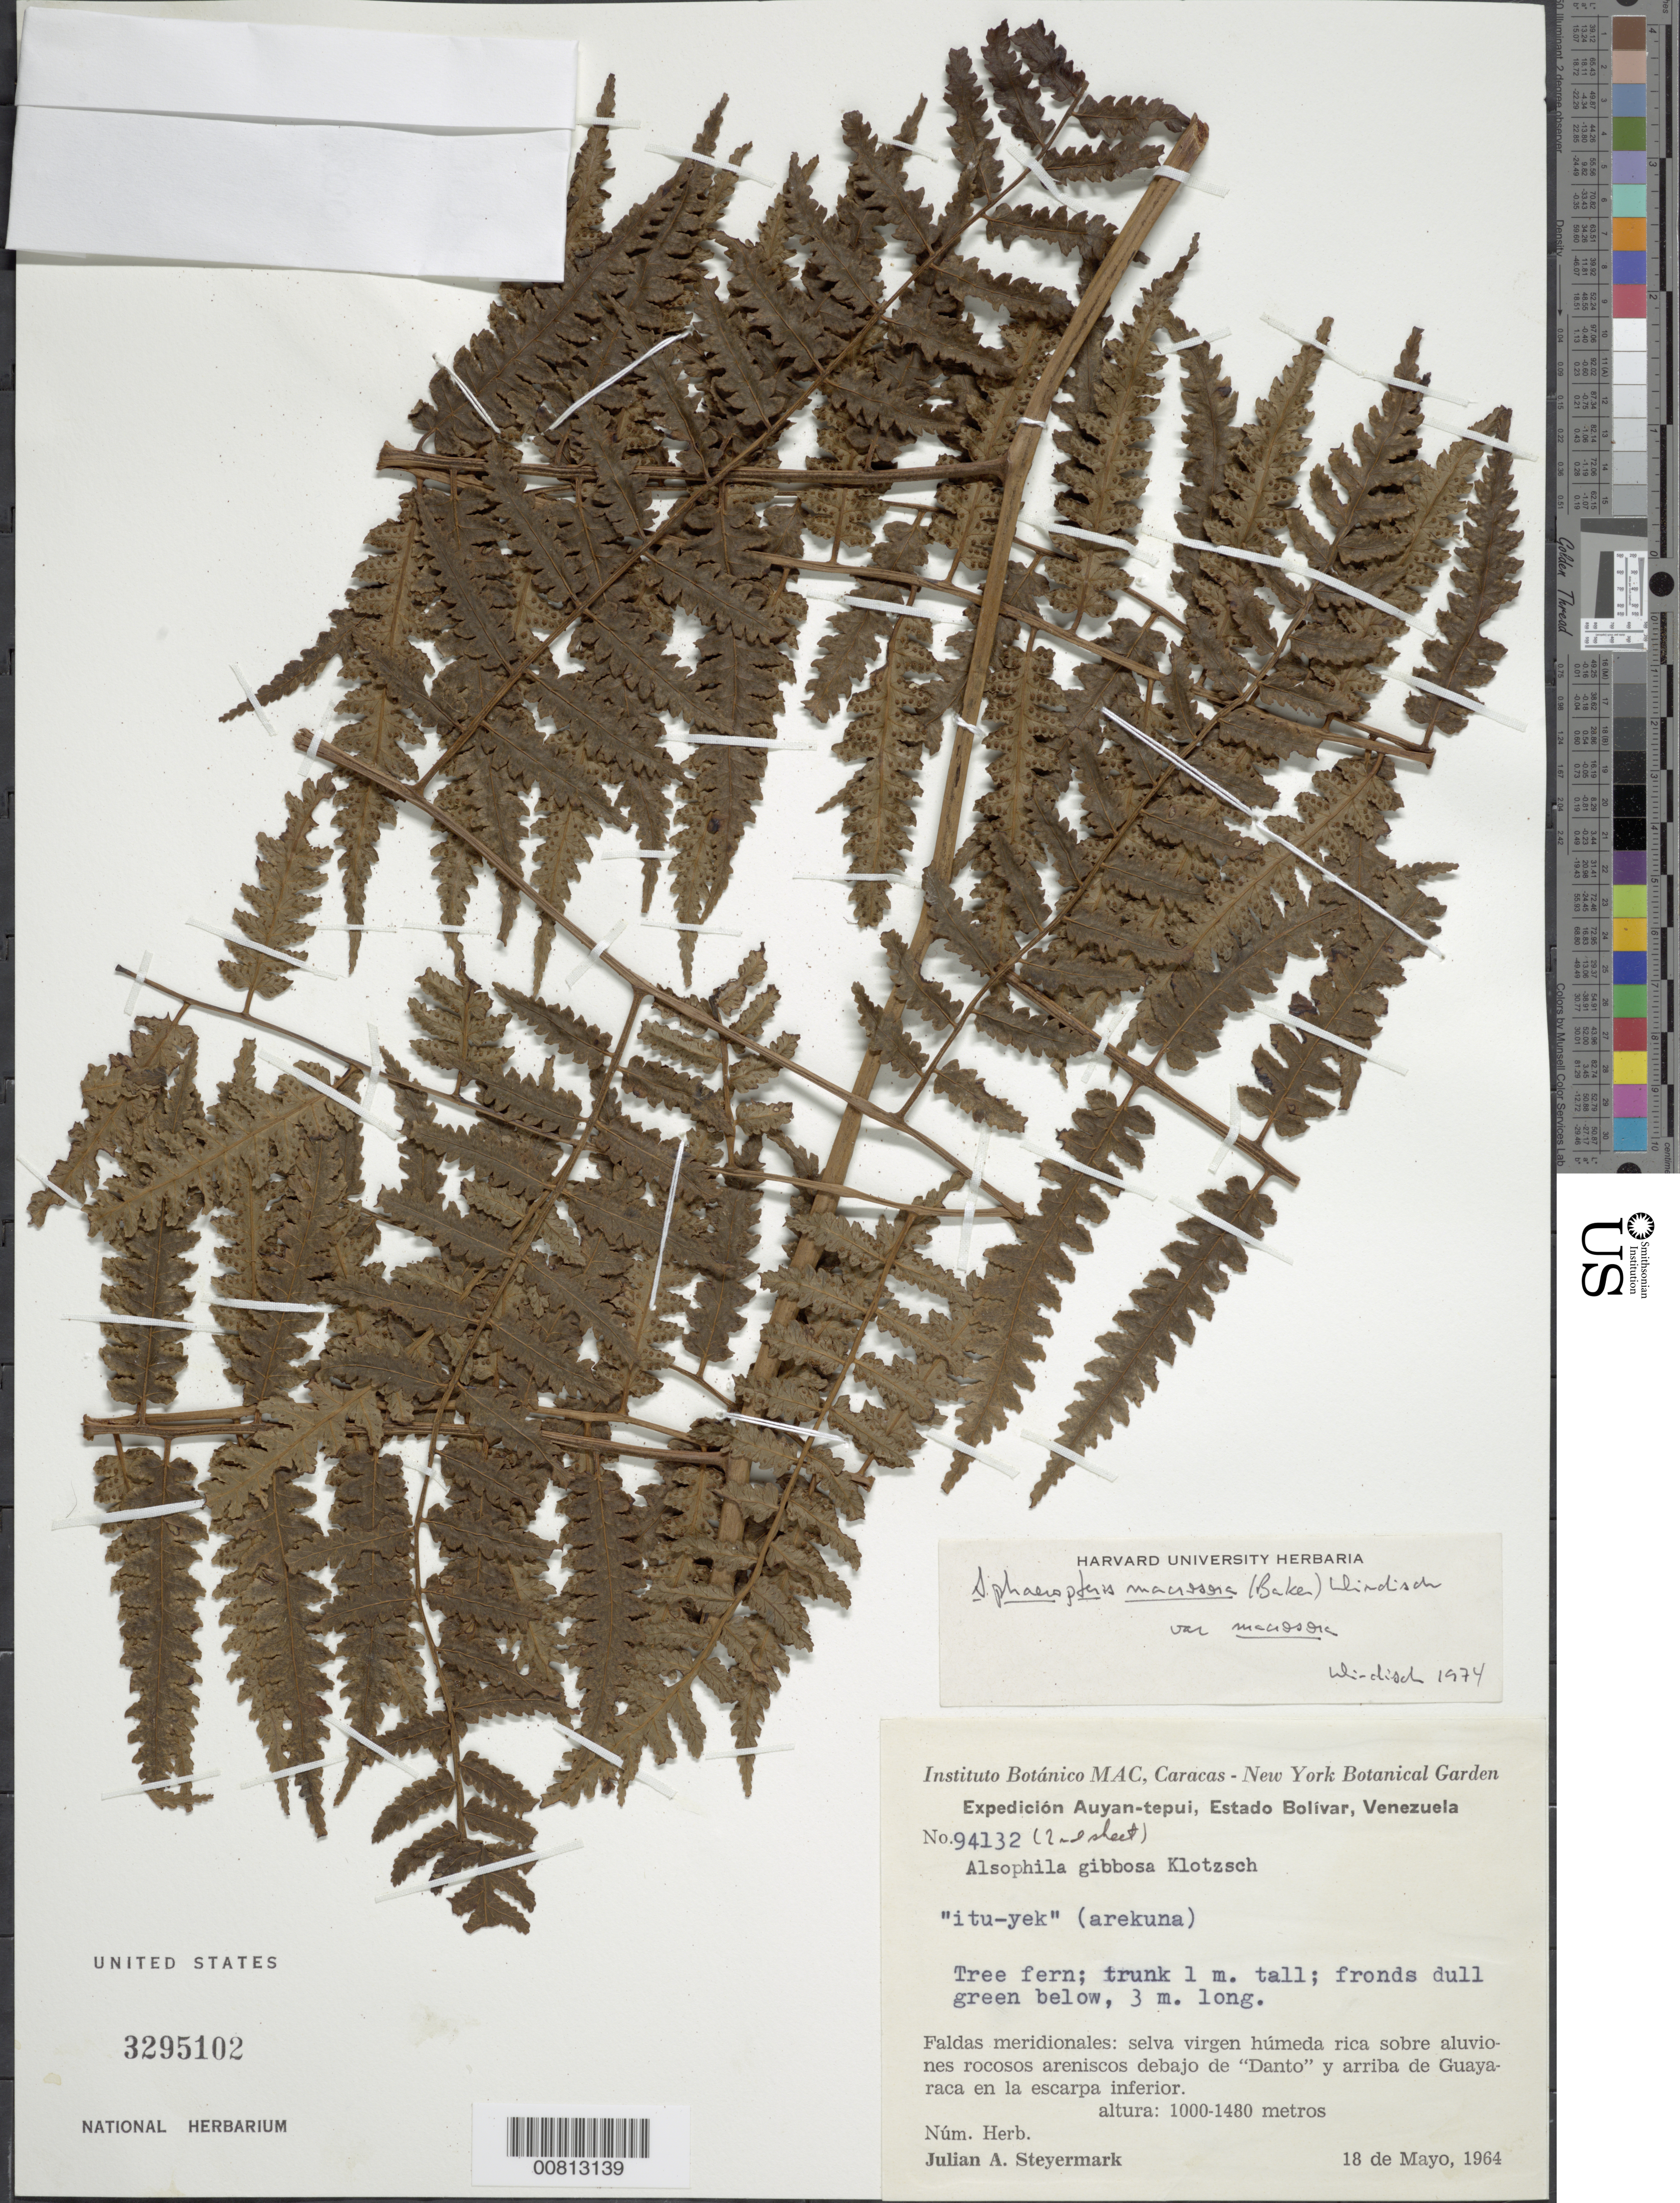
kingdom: Plantae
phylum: Tracheophyta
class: Polypodiopsida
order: Cyatheales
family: Cyatheaceae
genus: Cyathea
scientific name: Cyathea macrosora var. macrosora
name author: (Baker) Domin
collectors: J. Steyermark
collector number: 94132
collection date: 1964-05-18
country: Venezuela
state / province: Bolivar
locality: Auyan-tepui, Faldas meridionales:selva virgen humeda rica sobre aluviones rocosos areniscos debajo de "Danto" y arriba de Guayaraca en la escarpa inferior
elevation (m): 1000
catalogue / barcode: US 3295102